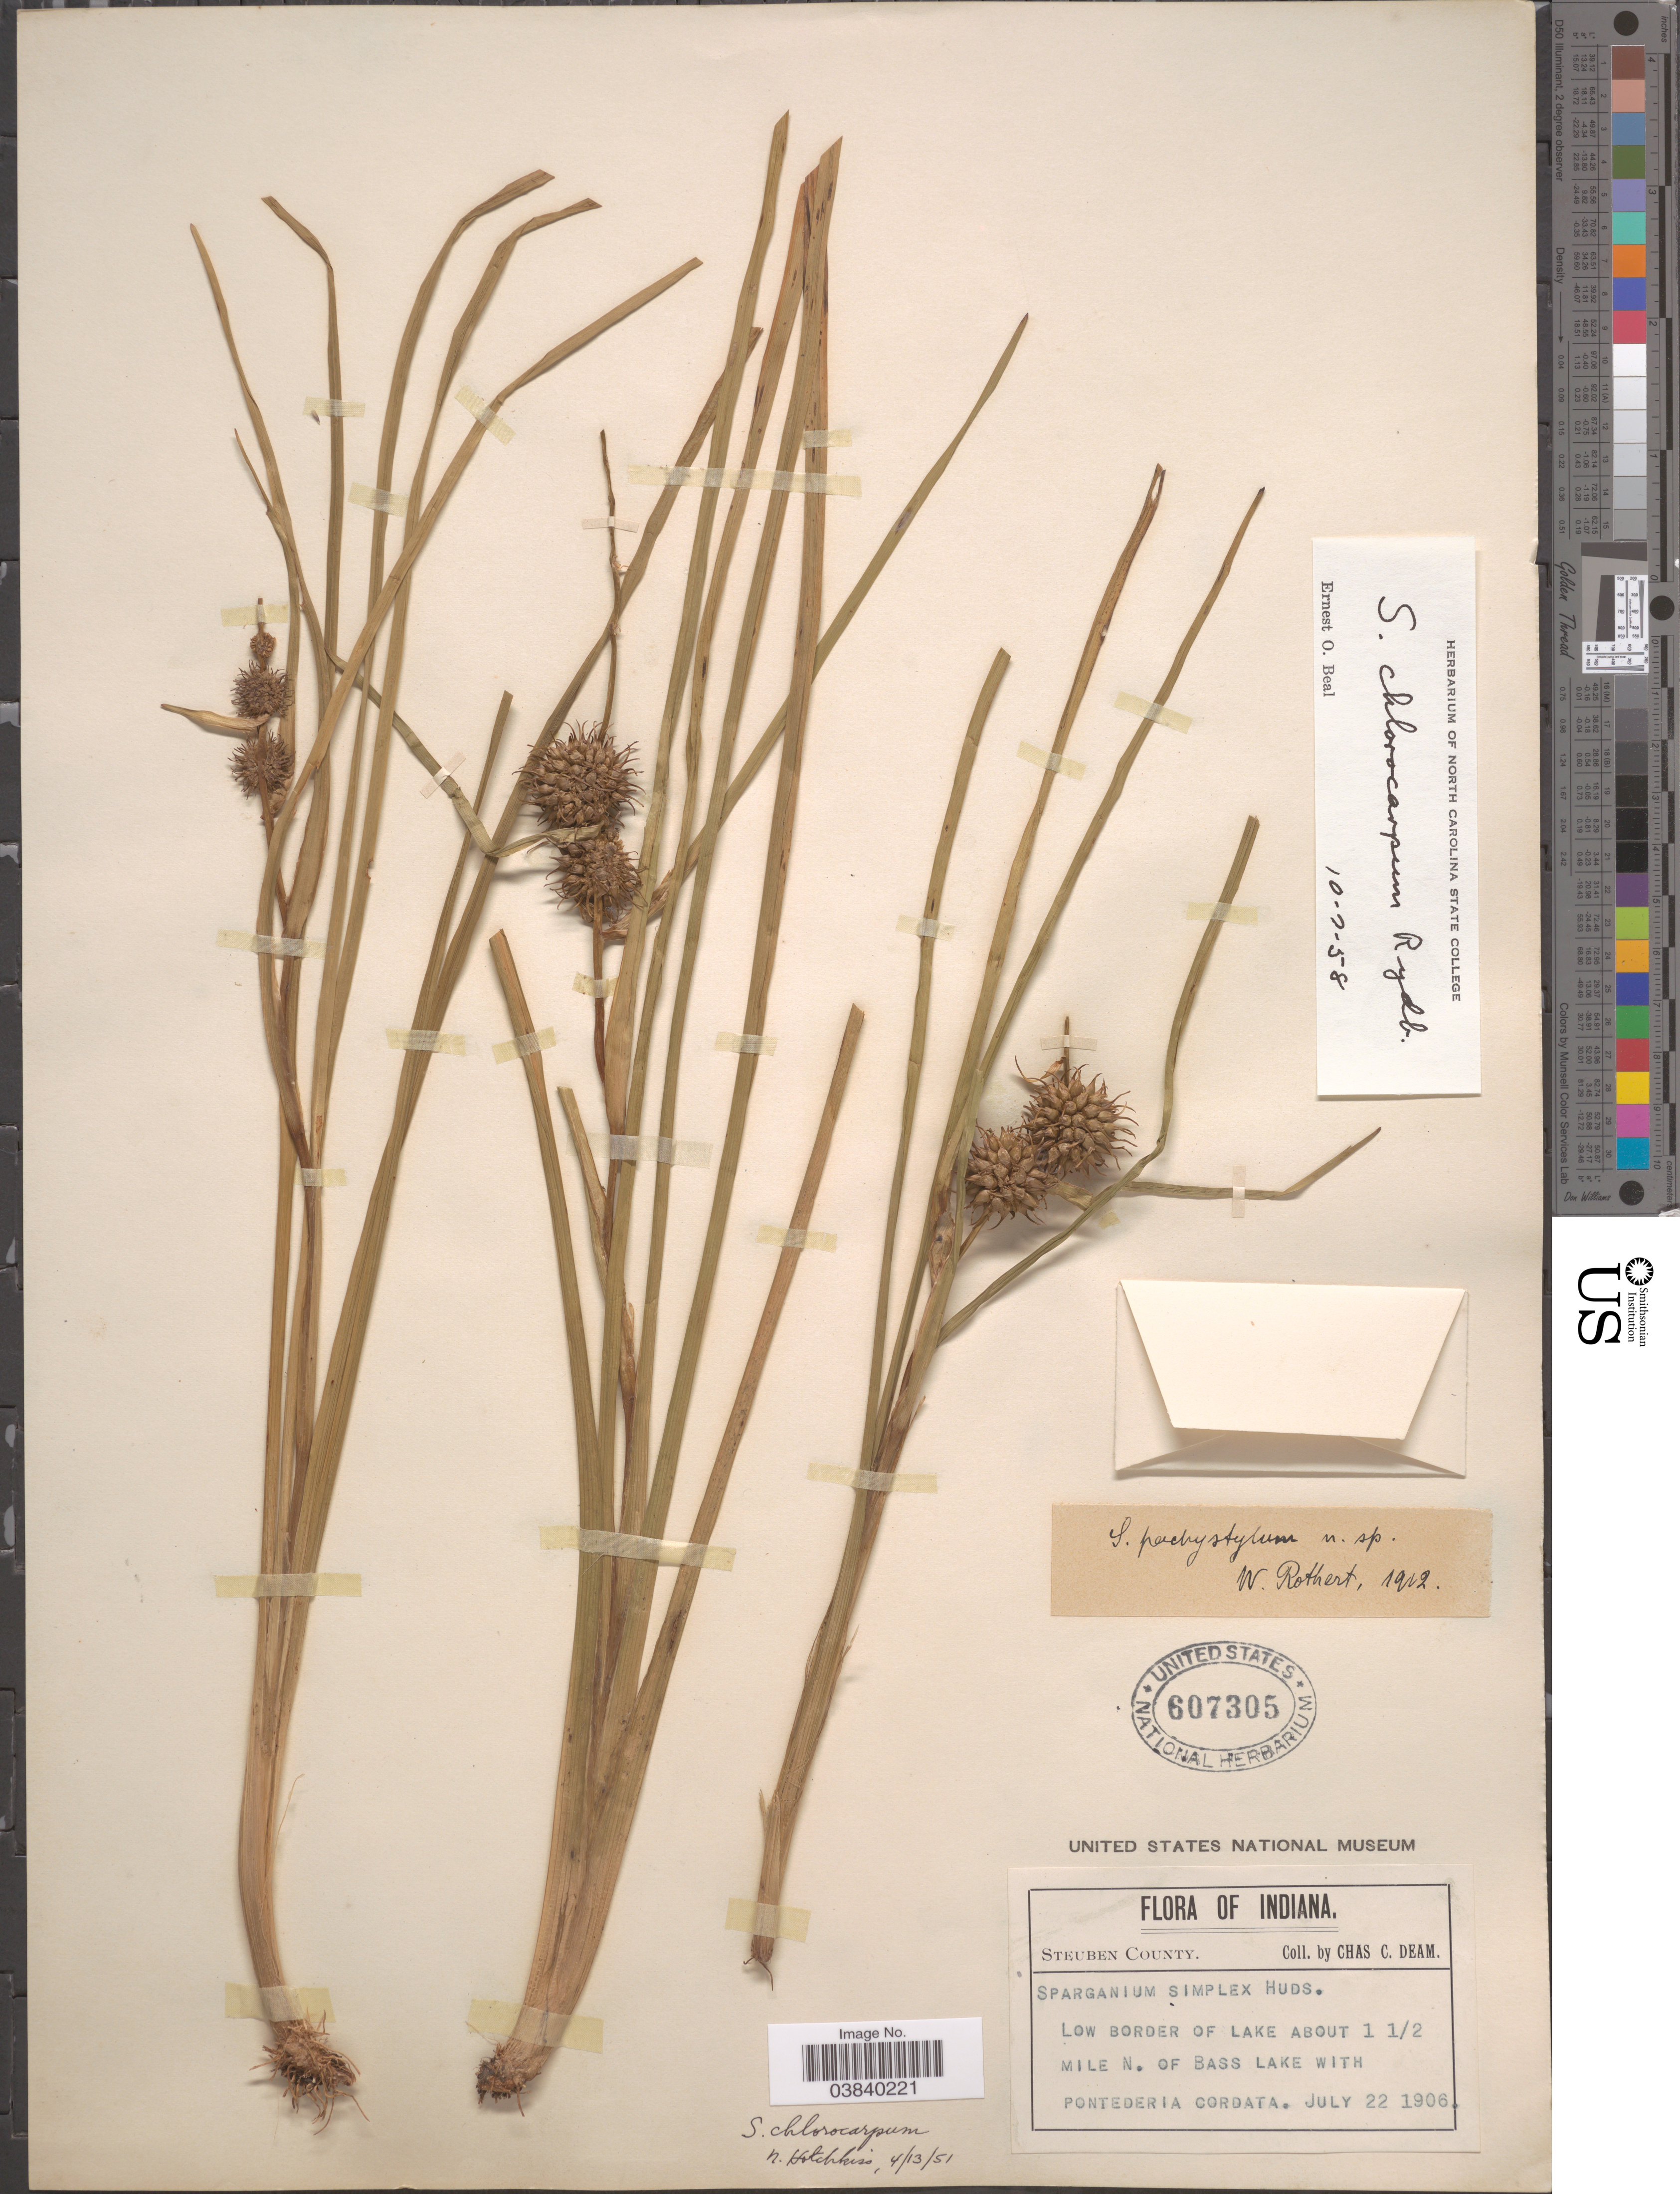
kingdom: Plantae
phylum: Tracheophyta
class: Liliopsida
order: Poales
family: Typhaceae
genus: Sparganium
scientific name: Sparganium chlorocarpum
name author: Rydb.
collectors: C. C. Deam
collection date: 1906-07-22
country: United States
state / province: Indiana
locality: Steuben County. Low border of lake about 1½ mile N. of Bass Lake.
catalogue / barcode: US 607305